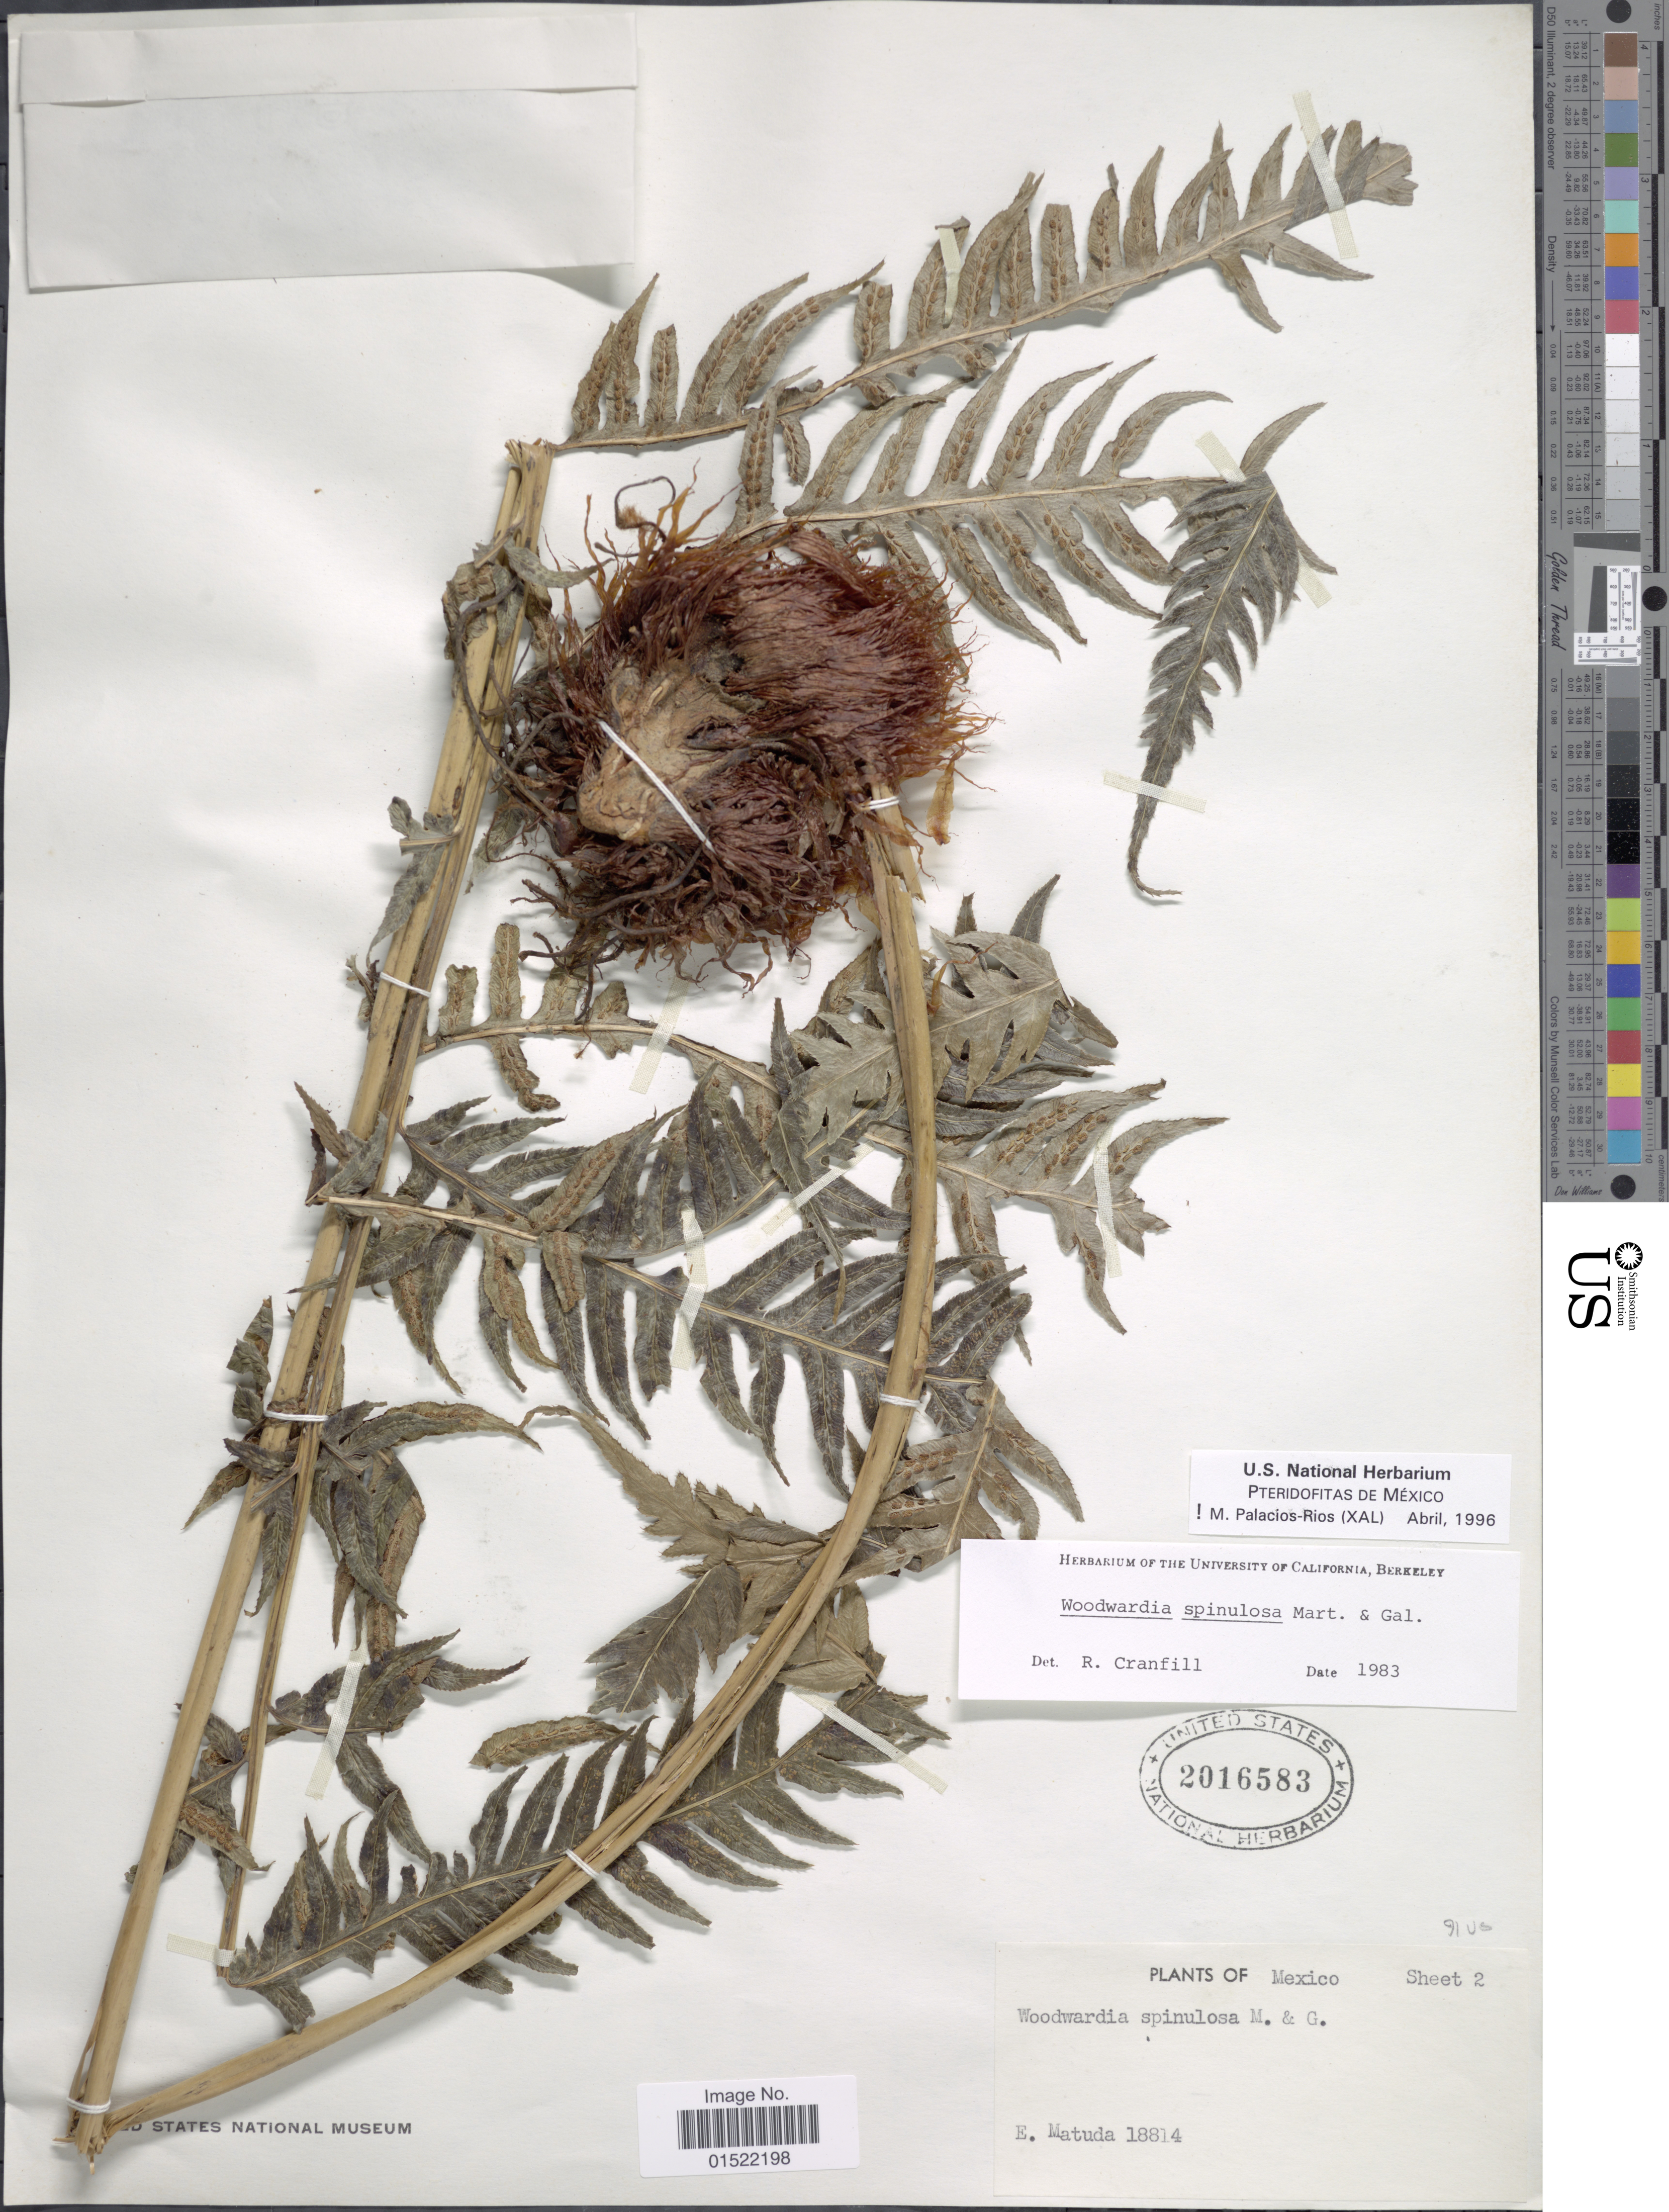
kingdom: Plantae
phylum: Tracheophyta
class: Polypodiopsida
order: Polypodiales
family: Blechnaceae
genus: Woodwardia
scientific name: Woodwardia spinulosa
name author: M. Martens & Galeotti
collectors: E. Matuda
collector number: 18814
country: Mexico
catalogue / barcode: US 2016583